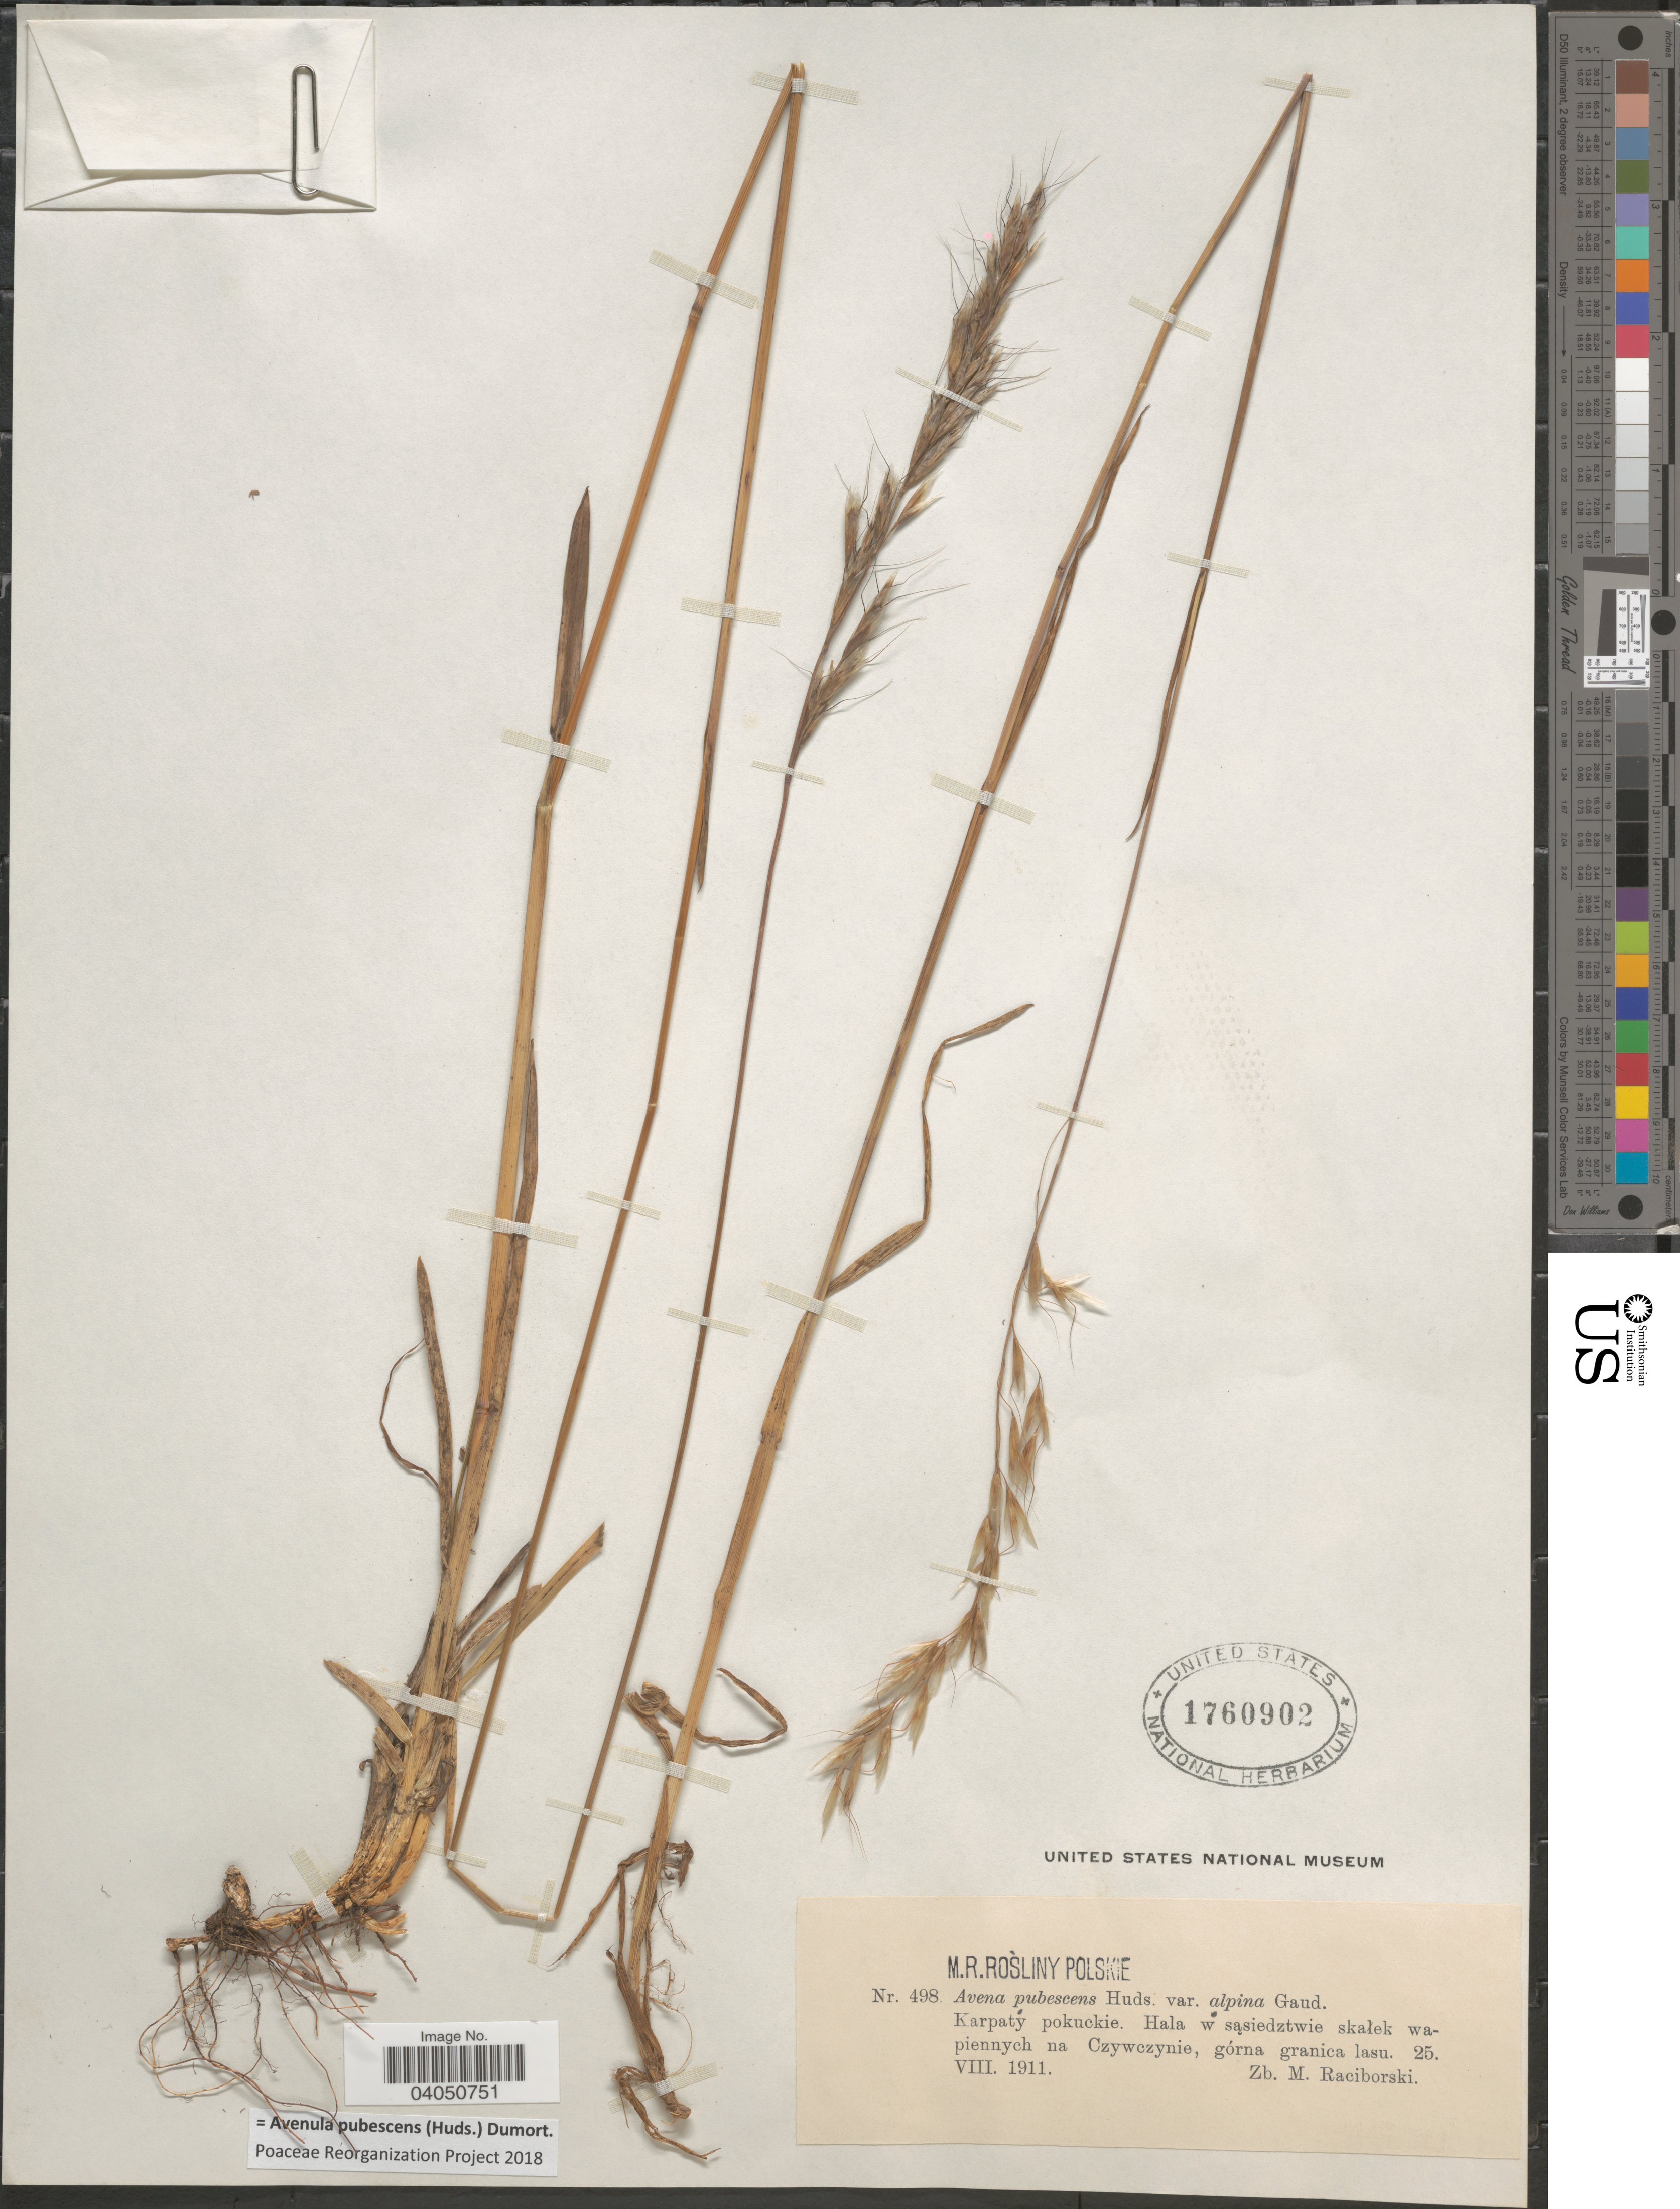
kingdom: Plantae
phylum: Tracheophyta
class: Liliopsida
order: Poales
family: Poaceae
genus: Avenula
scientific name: Avenula pubescens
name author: (Huds.) Dumort.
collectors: Z. Raciborski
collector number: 498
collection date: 1911-08-25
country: Poland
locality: Karpatý pokuckie. Hala w sasiedztwie skalek wapiennych na Czywczynie, górna granica lasu.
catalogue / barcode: US 1760902